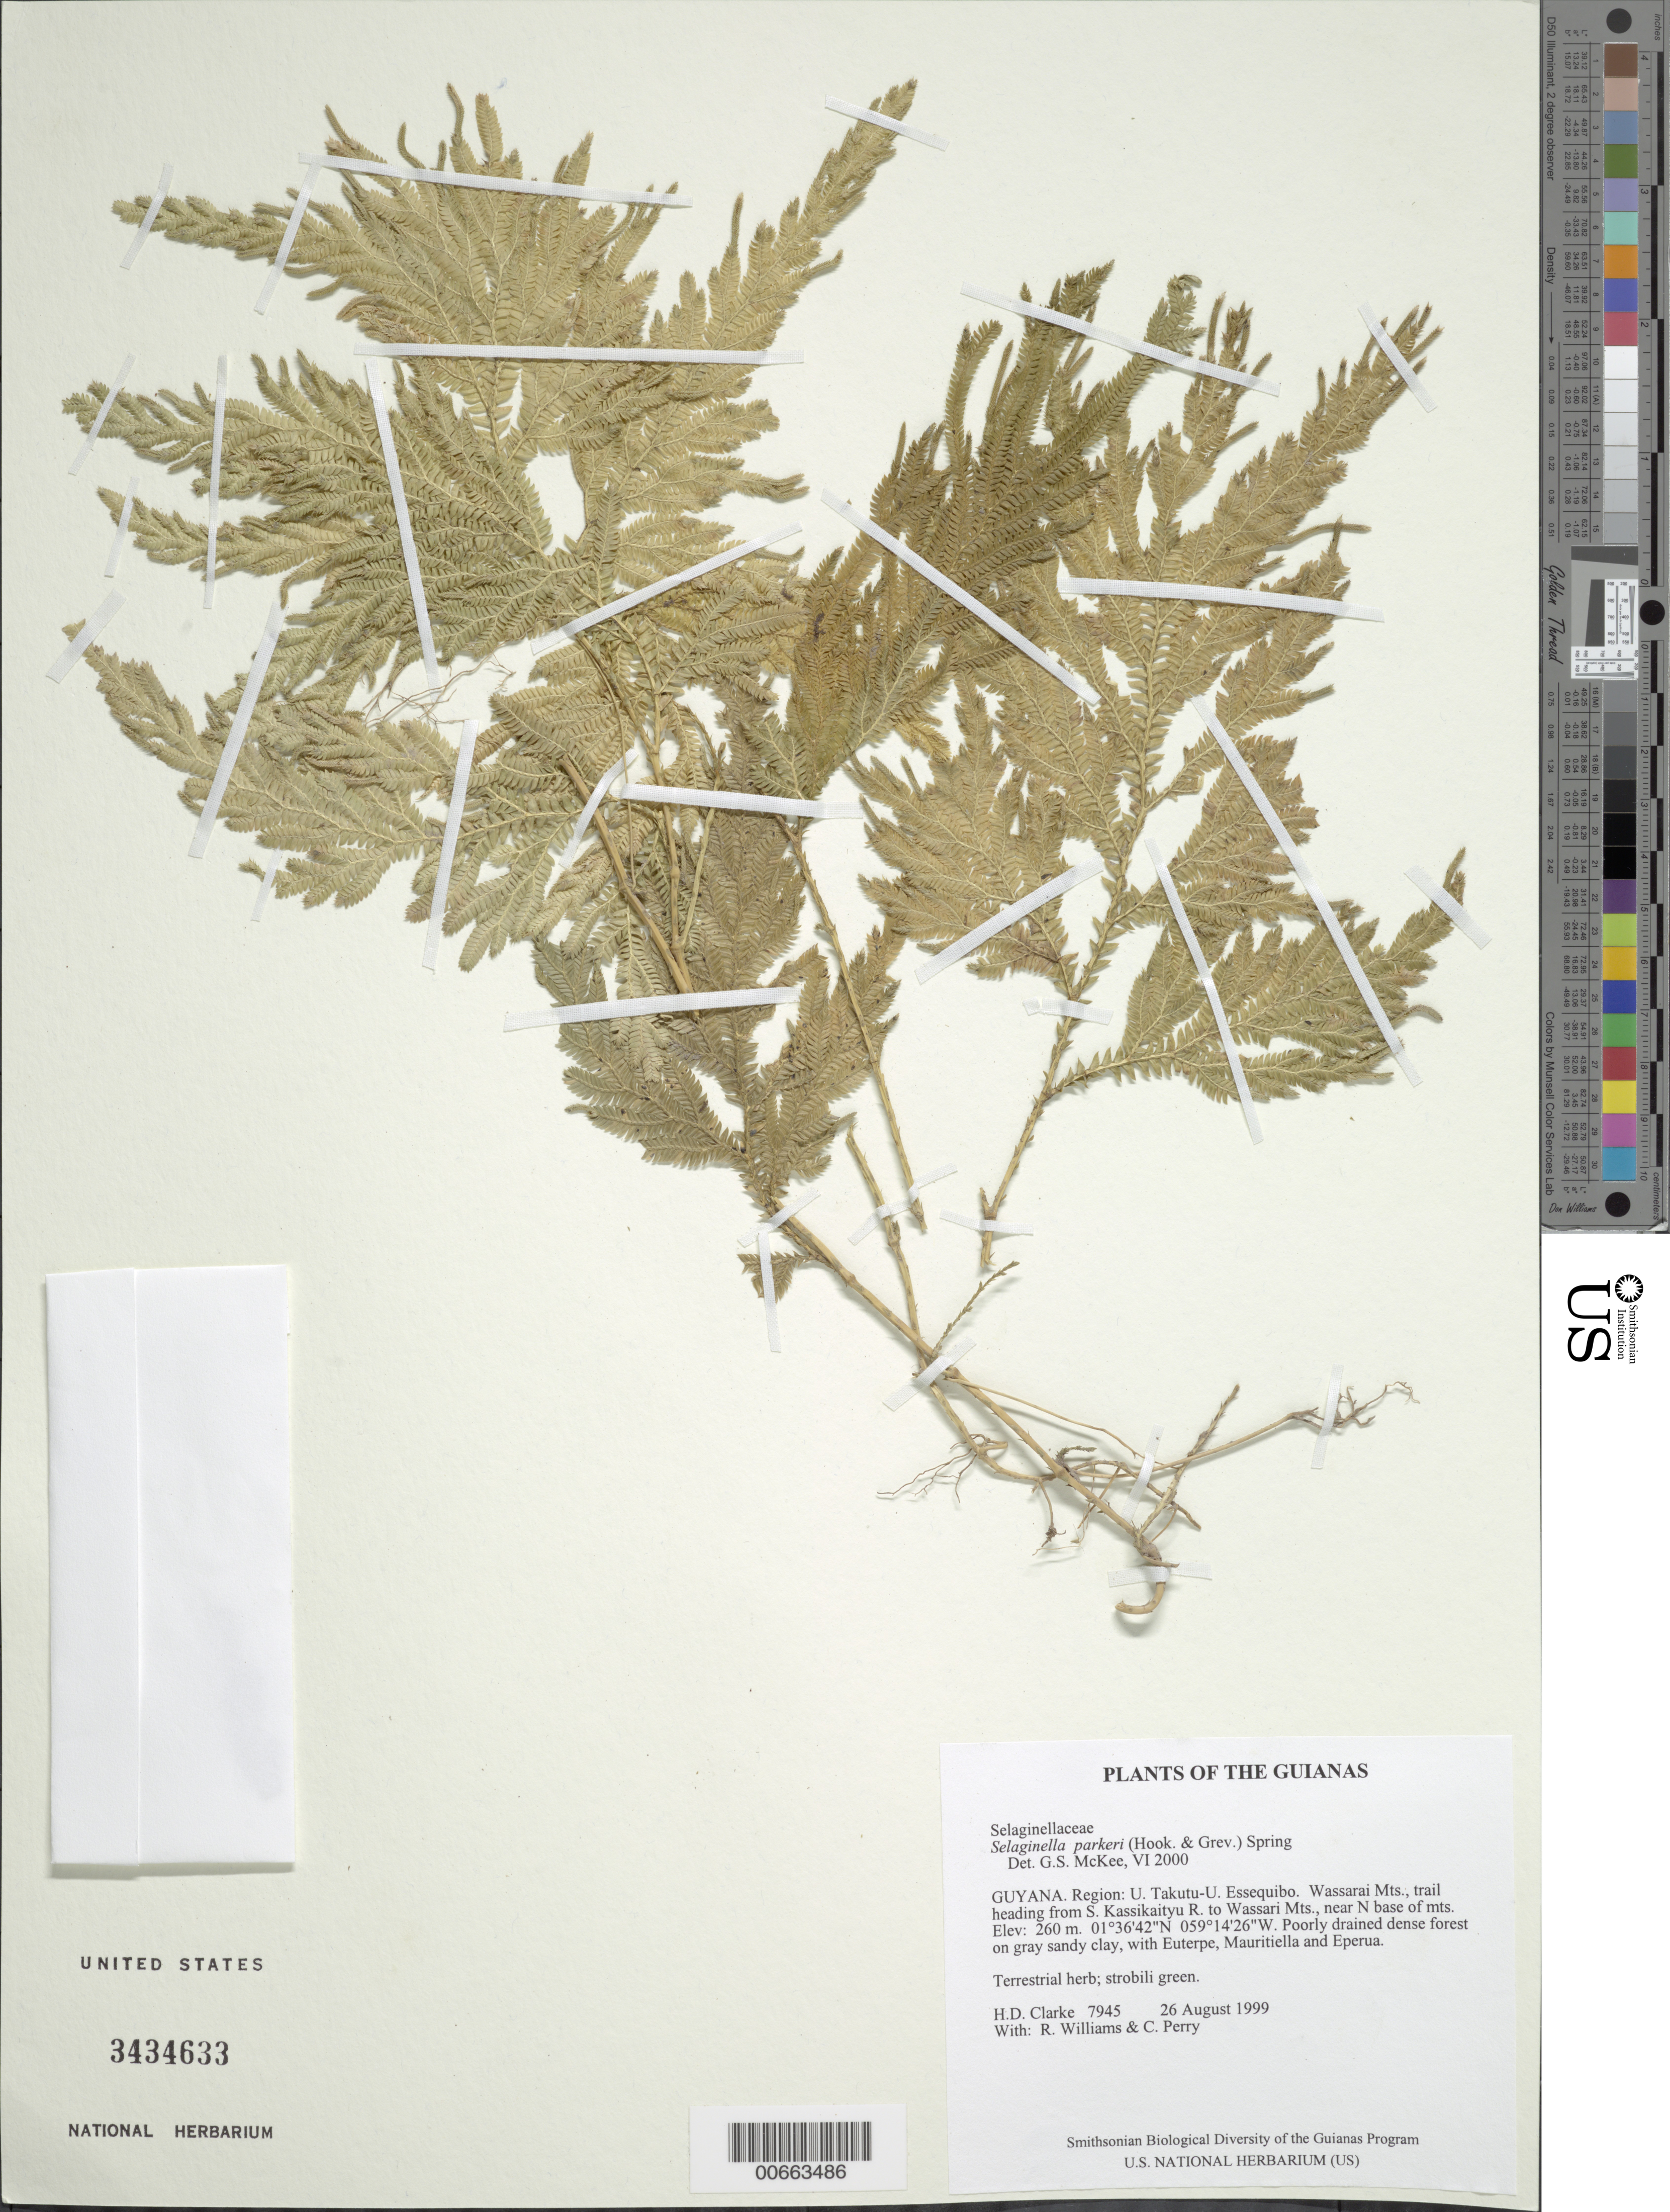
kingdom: Plantae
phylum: Tracheophyta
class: Lycopodiopsida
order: Selaginellales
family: Selaginellaceae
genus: Selaginella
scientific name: Selaginella parkeri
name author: (Hook. & Grev.) Spring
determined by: McKee, G. S., (US), NMNH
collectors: H. D. Clarke, R. Williams & C. Perry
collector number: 7945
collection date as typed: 26 August 1999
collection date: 1999-08-26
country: Guyana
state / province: U. Takutu-U. Essequibo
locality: Wassarai Mts., trail heading from S. Kassikaityu R. to Wassari Mts., near N base of mts.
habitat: Poorly drained dense forest on gray sandy clay, with Euterpe, Mauritiella and Eperua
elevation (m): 260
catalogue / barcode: US 3434633